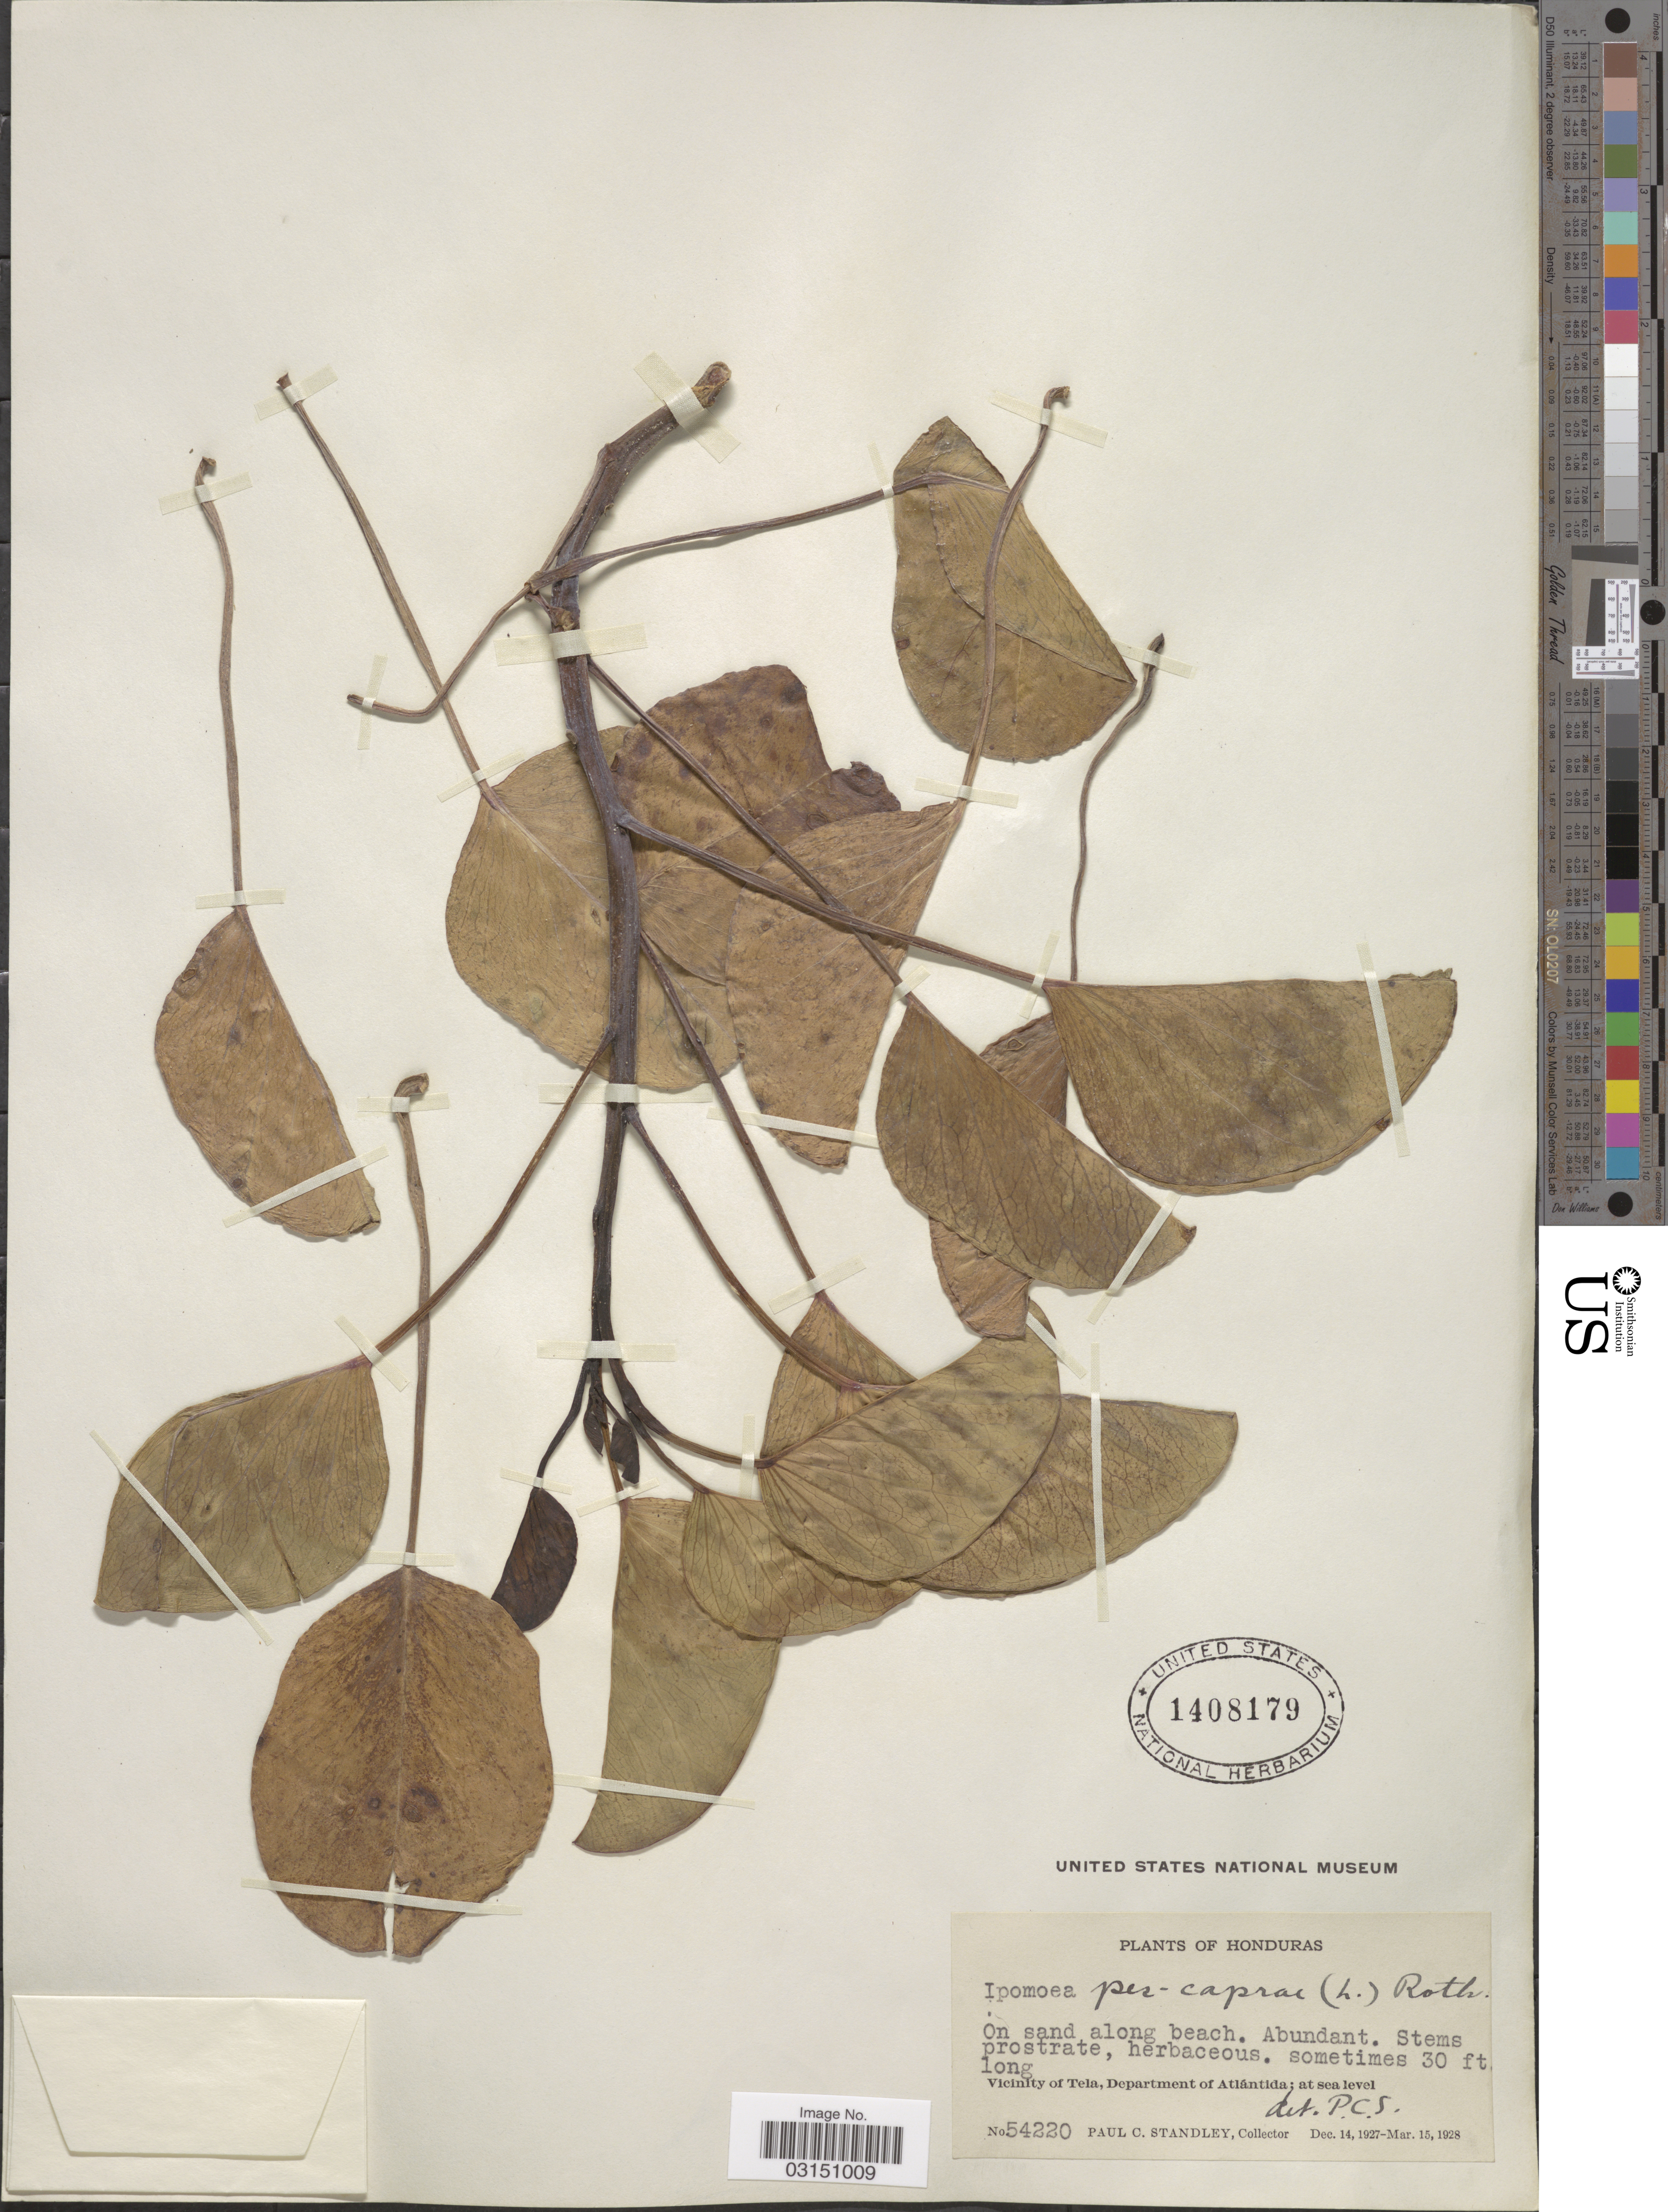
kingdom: Plantae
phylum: Tracheophyta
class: Magnoliopsida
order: Solanales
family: Convolvulaceae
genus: Ipomoea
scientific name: Ipomoea pes-caprae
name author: (L.) R. Br.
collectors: P. C. Standley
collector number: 54220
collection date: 1927-12-14/1928-03-15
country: Honduras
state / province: Atlántida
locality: Vicinity of Tela, Departamento of Atlántida.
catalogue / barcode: US 1408179